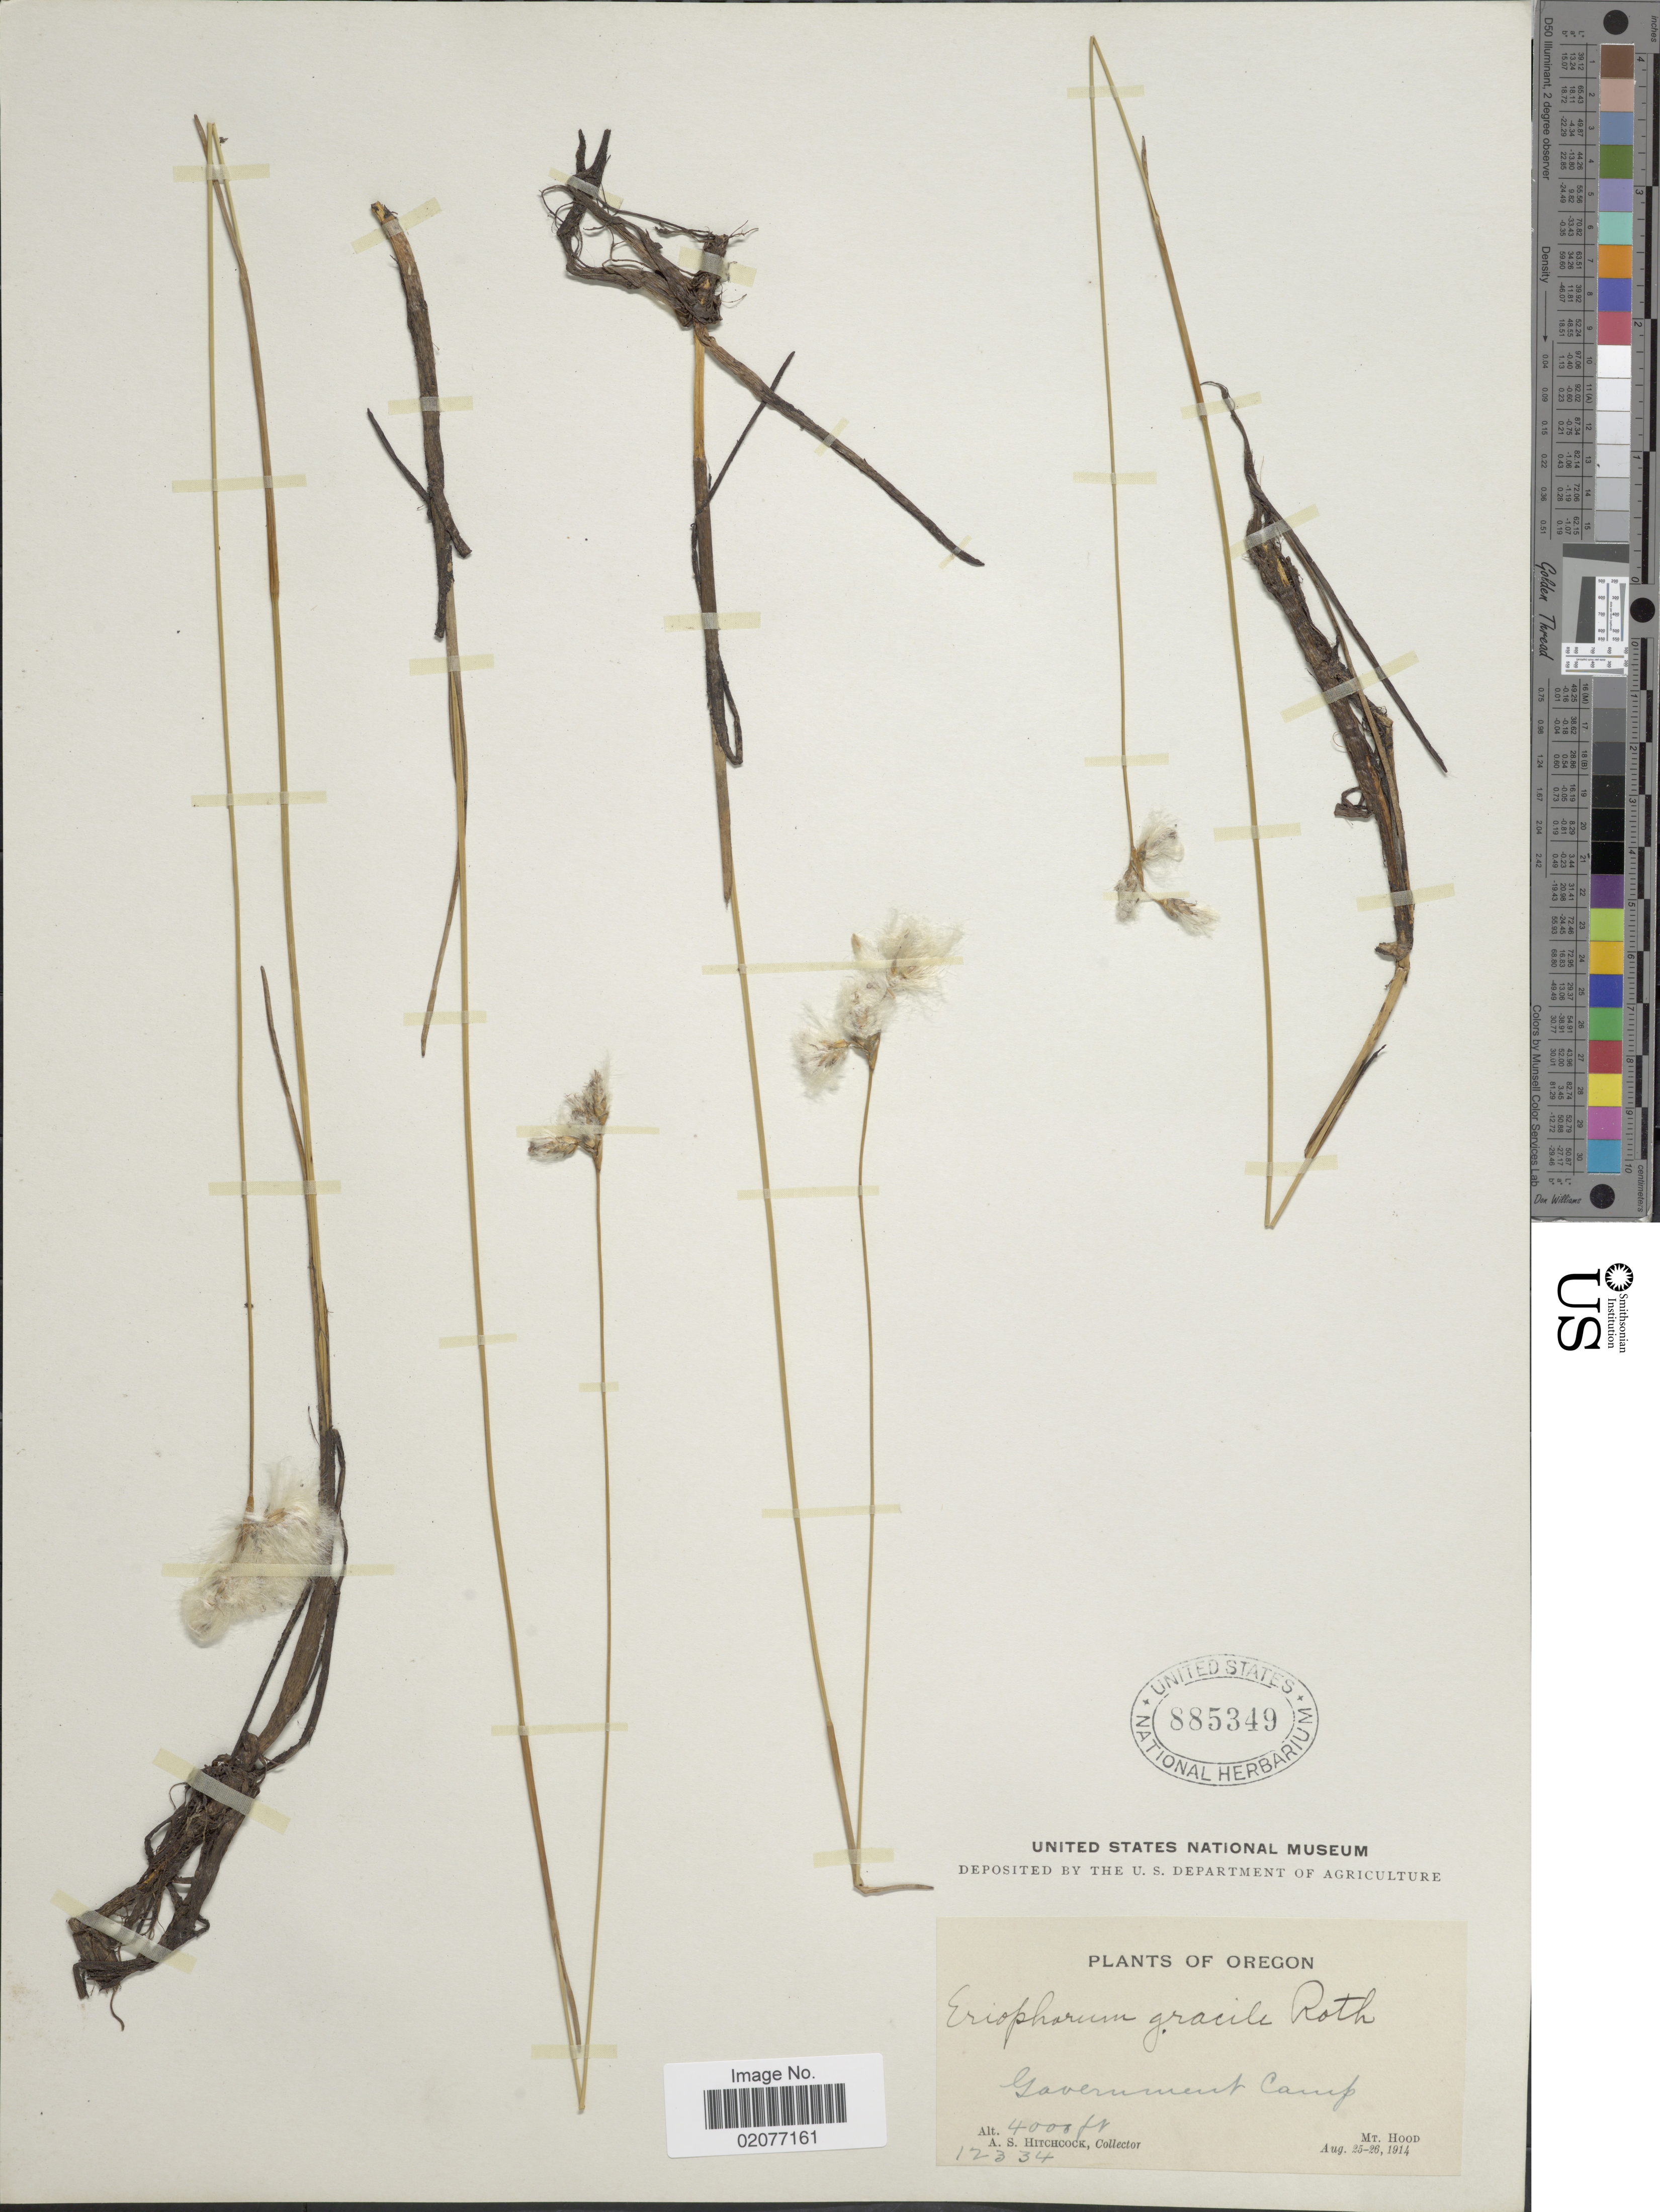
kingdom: Plantae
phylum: Tracheophyta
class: Liliopsida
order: Poales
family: Cyperaceae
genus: Eriophorum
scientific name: Eriophorum gracile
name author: W.D.J. Koch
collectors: A. S. Hitchcock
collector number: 12334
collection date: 1914-08-25/1914-08-26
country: United States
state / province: Oregon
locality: Oregon, Government Camp. Mt. Hood.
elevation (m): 1219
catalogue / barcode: US 885349